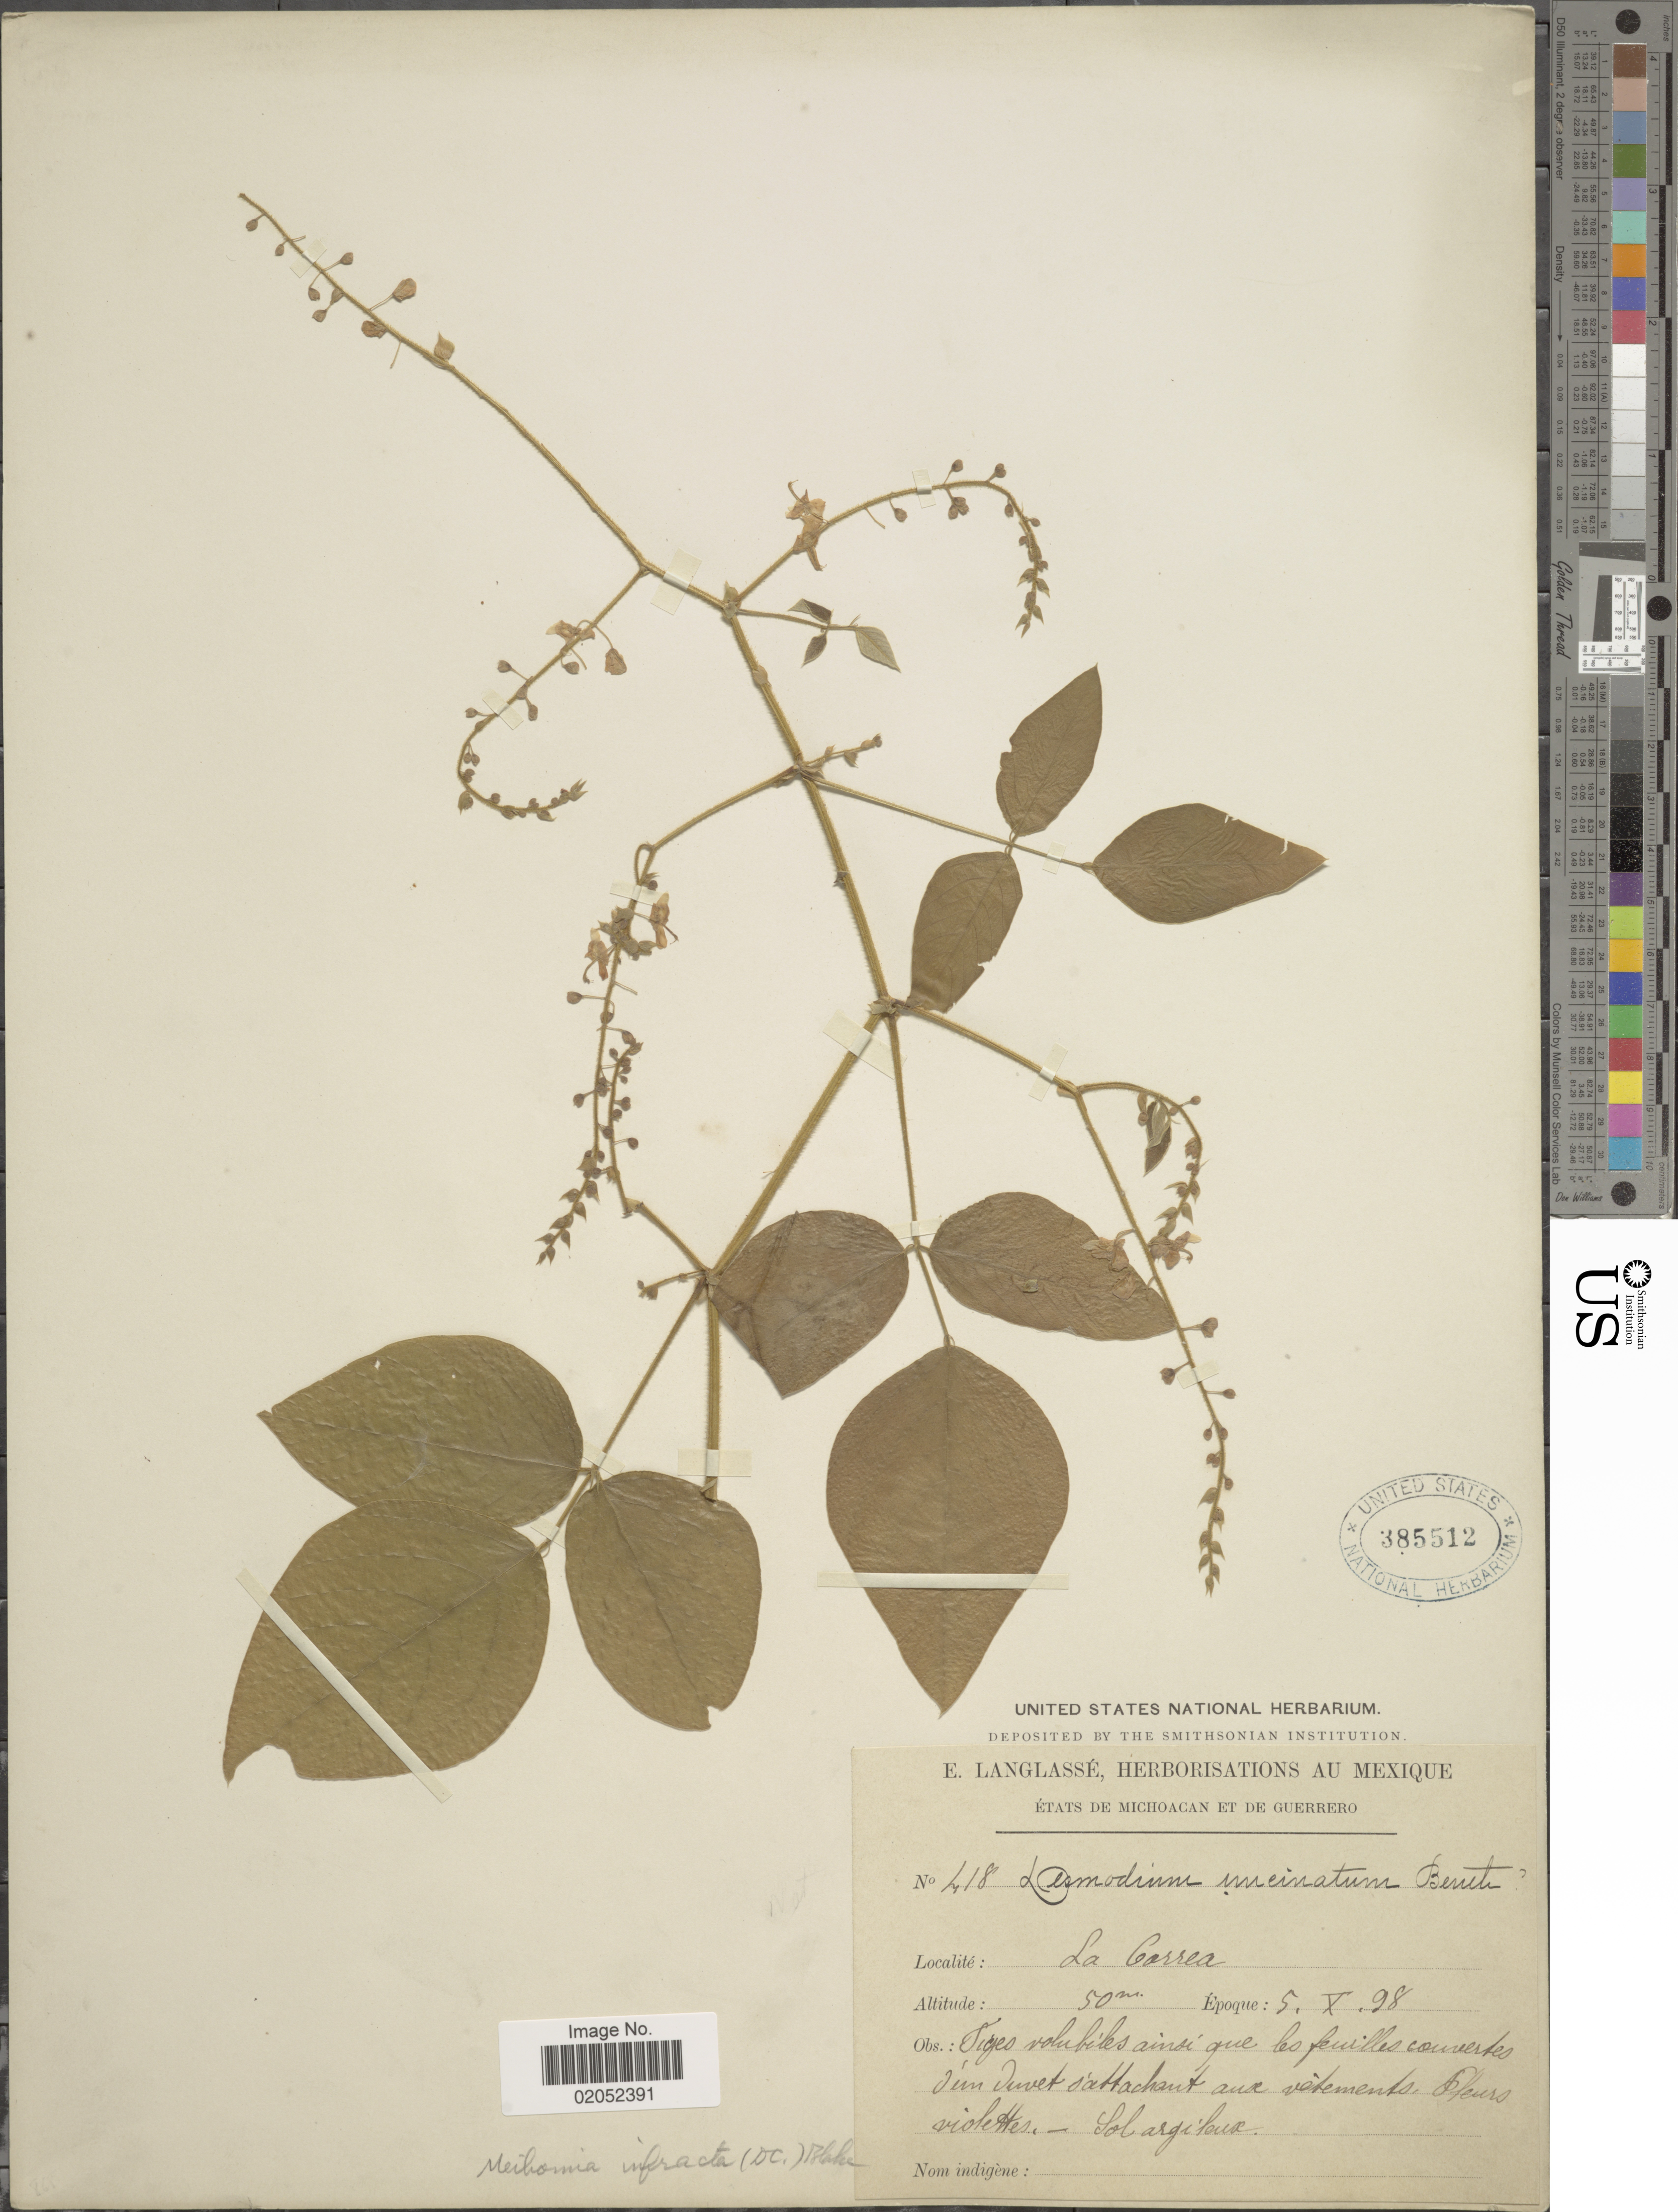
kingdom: Plantae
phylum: Tracheophyta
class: Magnoliopsida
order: Fabales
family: Fabaceae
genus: Desmodium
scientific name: Desmodium infractum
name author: DC.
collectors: E. Langlassé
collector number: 418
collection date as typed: Transcribed d/m/y: 5/10/98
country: Mexico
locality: La Carrea.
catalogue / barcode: US 385512